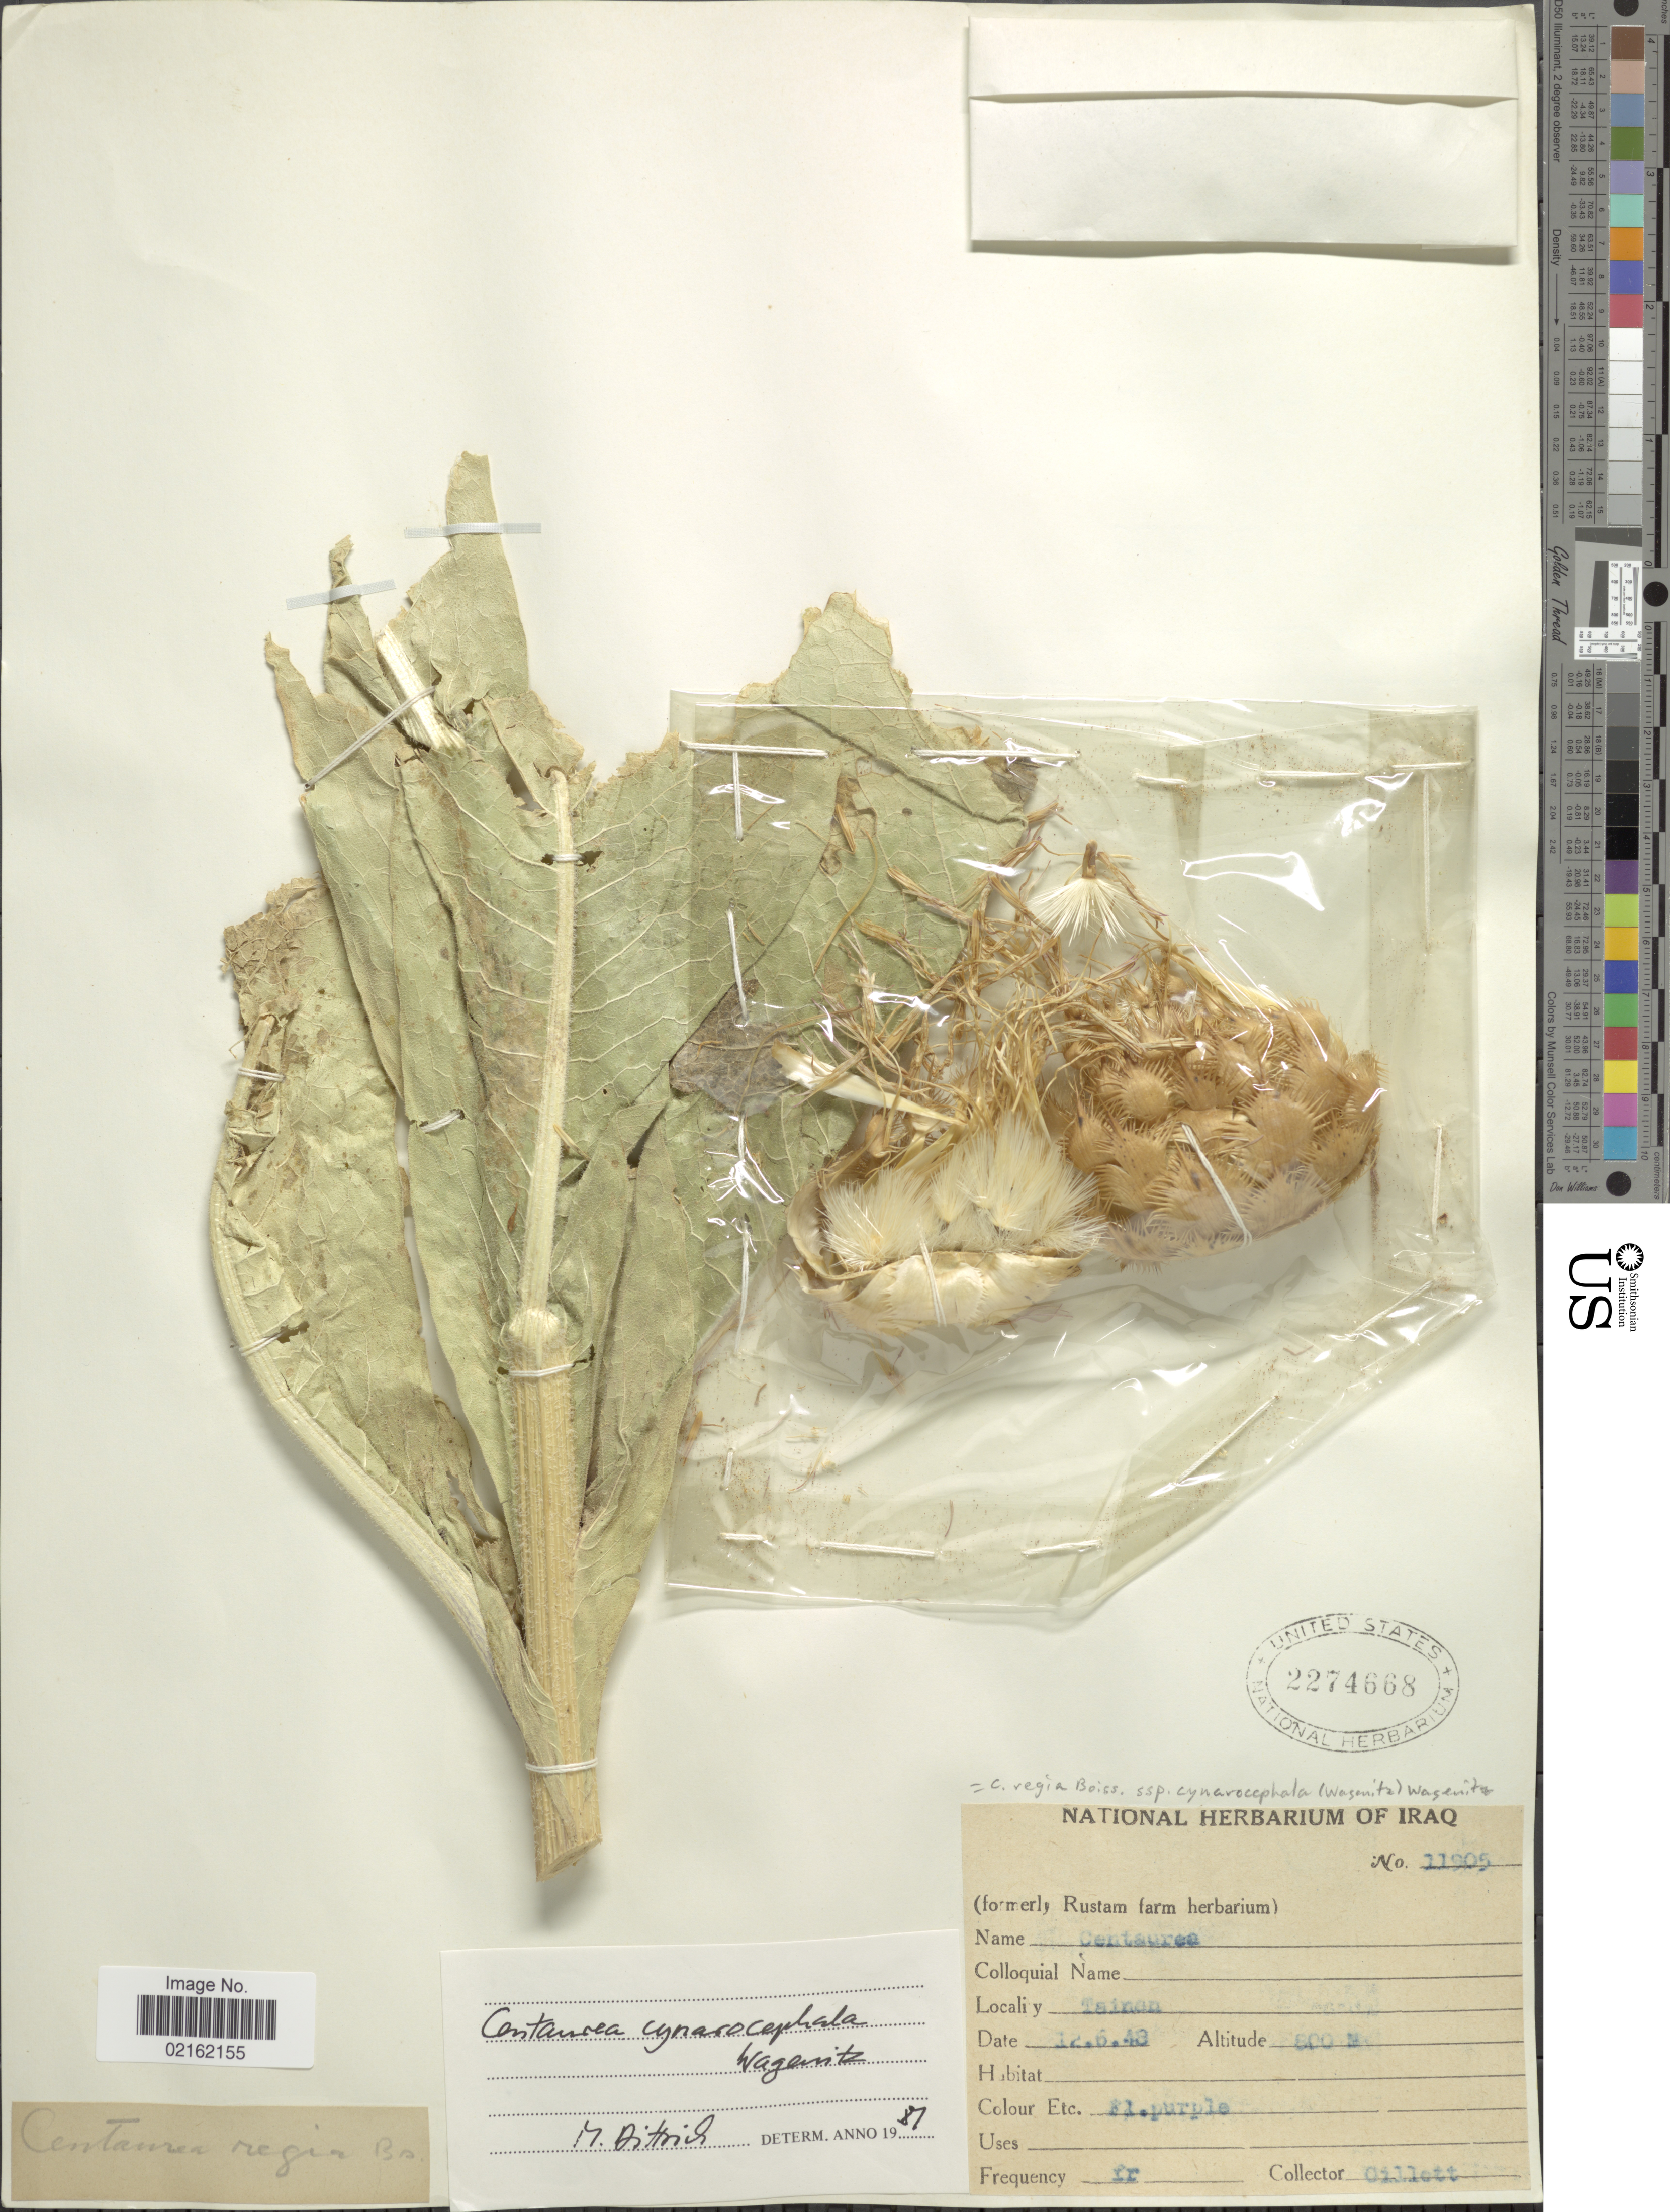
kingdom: Plantae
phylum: Tracheophyta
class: Magnoliopsida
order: Asterales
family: Asteraceae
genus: Centaurea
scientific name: Centaurea regia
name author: Boiss.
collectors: Gillett, --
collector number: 11905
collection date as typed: Transcribed d/m/y: 12/6/43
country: Taiwan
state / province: Tainan City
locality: Tainan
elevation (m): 800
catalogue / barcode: US 2274668